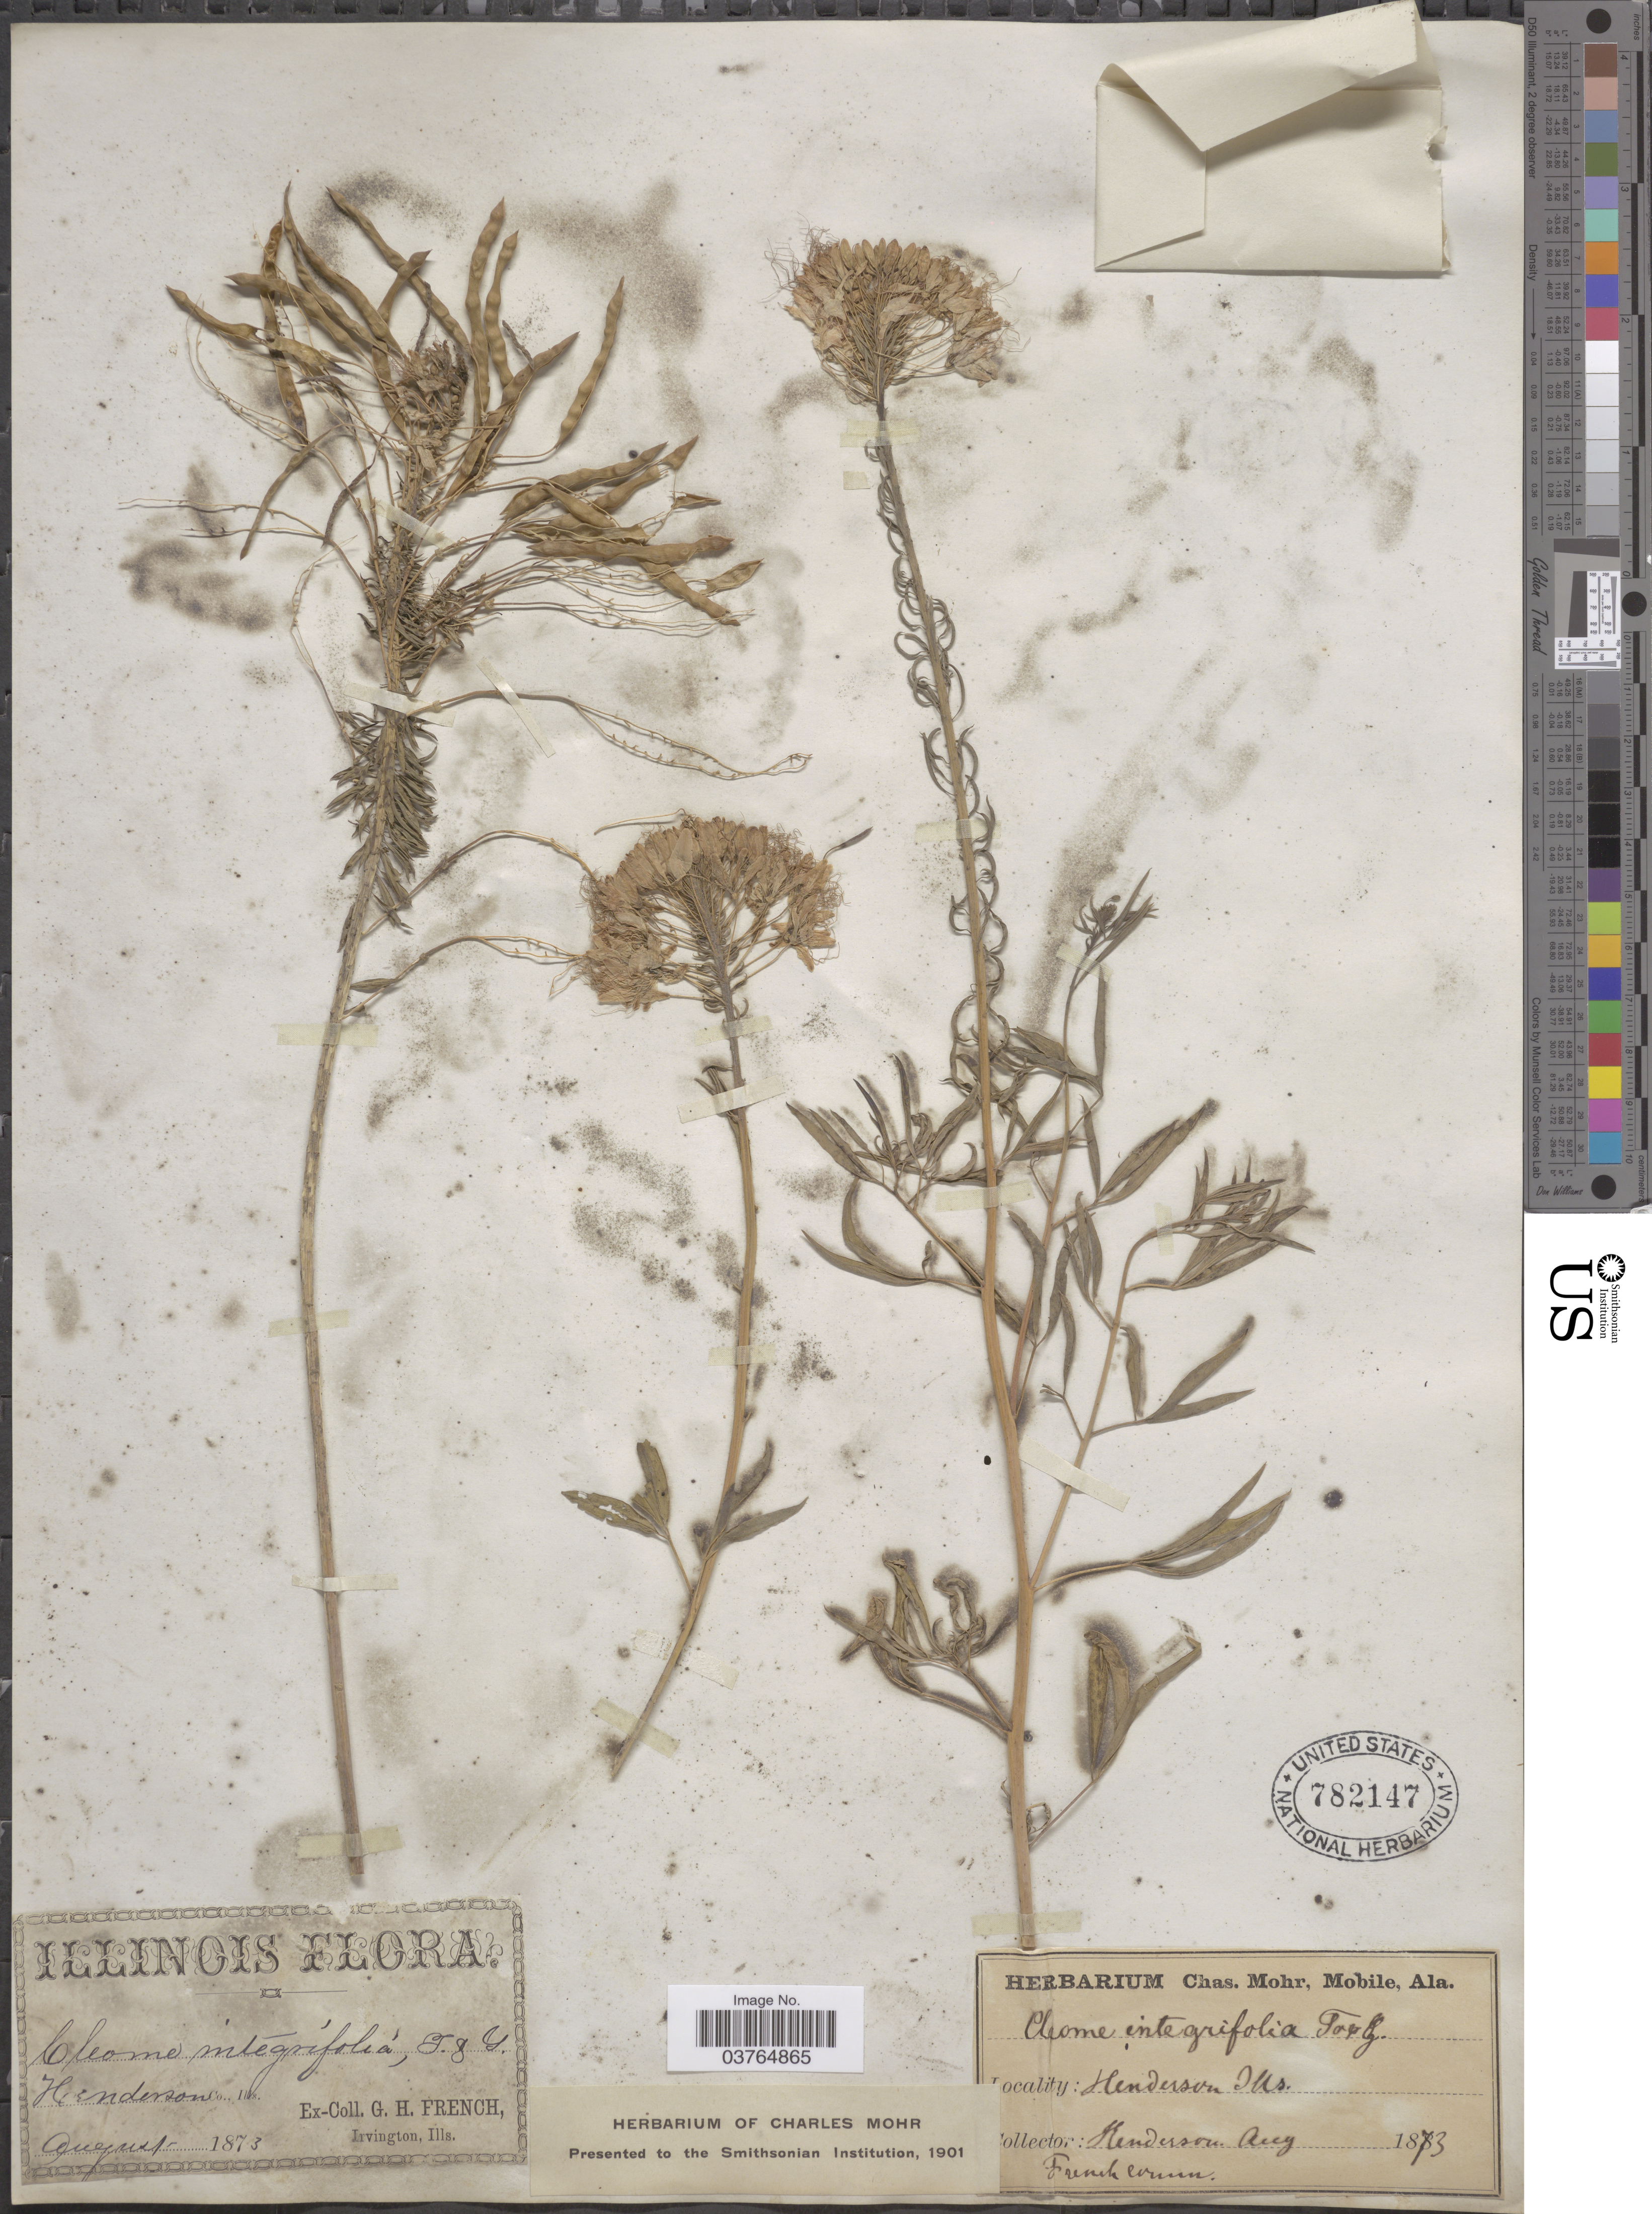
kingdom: Plantae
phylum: Tracheophyta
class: Magnoliopsida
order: Brassicales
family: Cleomaceae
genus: Cleomella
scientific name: Cleomella serrulata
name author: (Pursh) Roalson & J.C. Hall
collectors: -. Henderson & G. H. French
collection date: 1873-08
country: United States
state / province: Illinois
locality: Henderson Co.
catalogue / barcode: US 782147